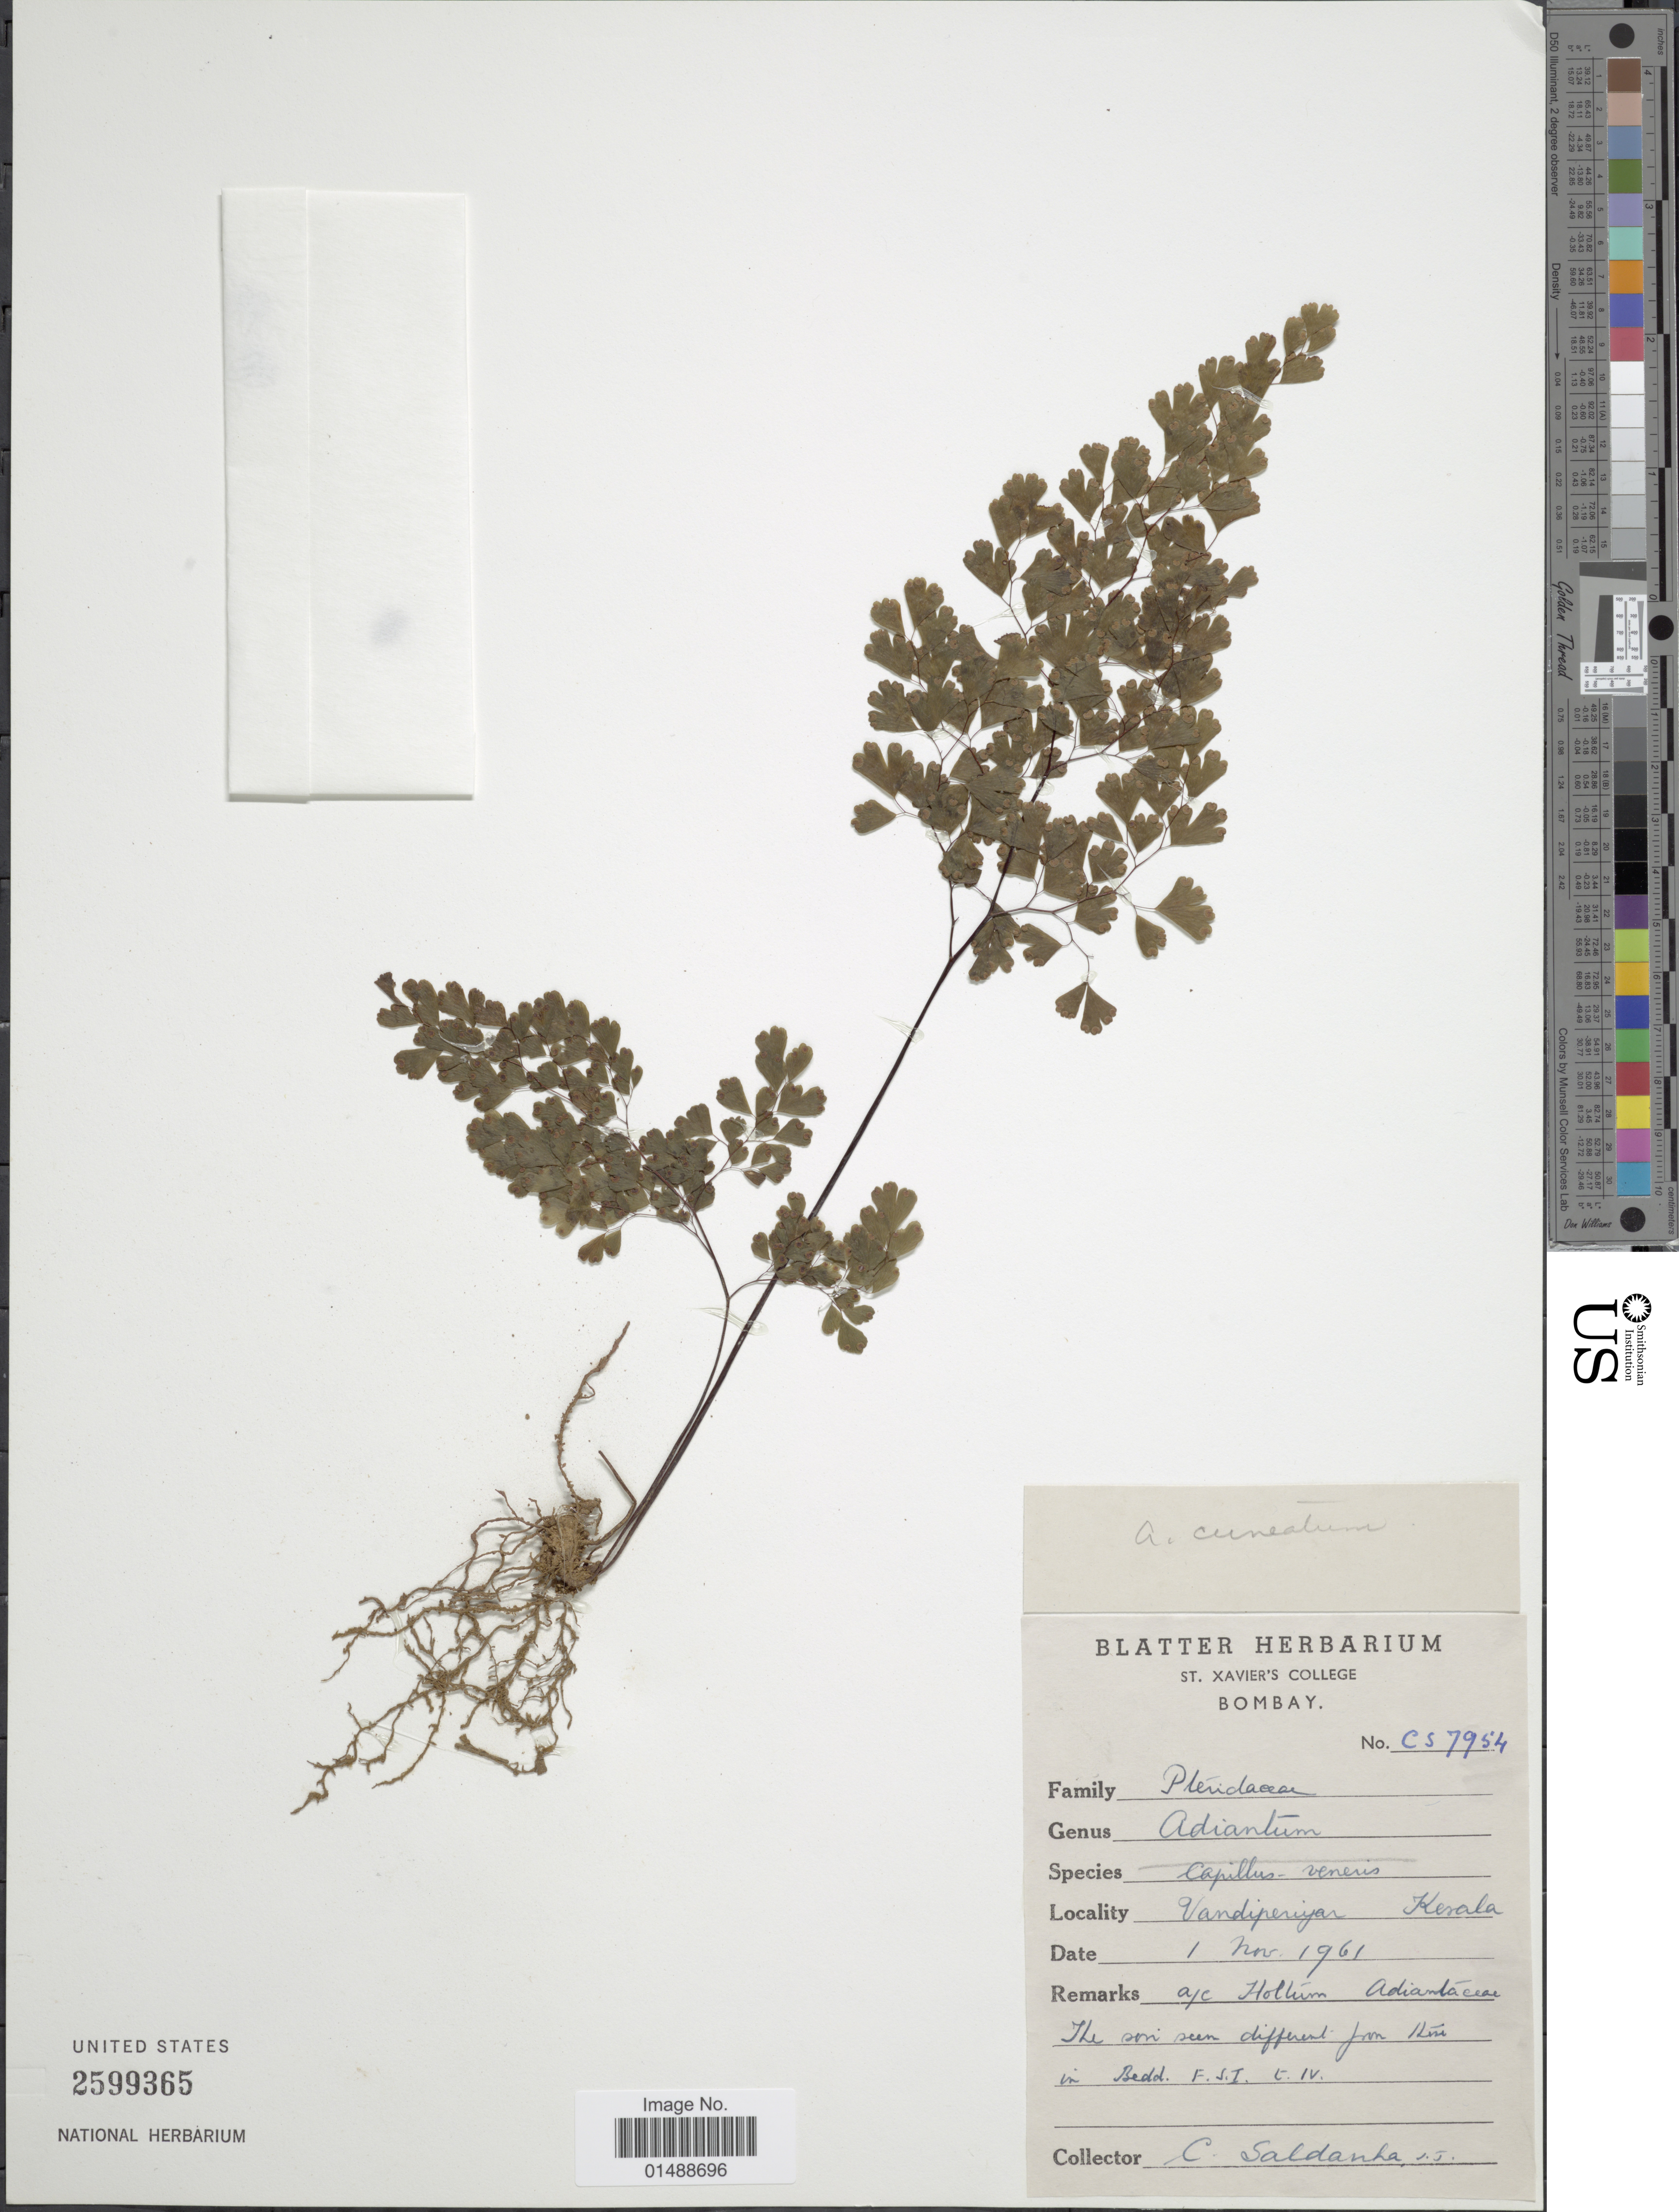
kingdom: Plantae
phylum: Tracheophyta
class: Polypodiopsida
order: Polypodiales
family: Pteridaceae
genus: Adiantum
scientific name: Adiantum raddianum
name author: C. Presl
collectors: C. Saldanha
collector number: CS7954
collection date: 1961-11-01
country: India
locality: Bombay, Vandiperiyar, Kerala.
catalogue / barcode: US 2599365